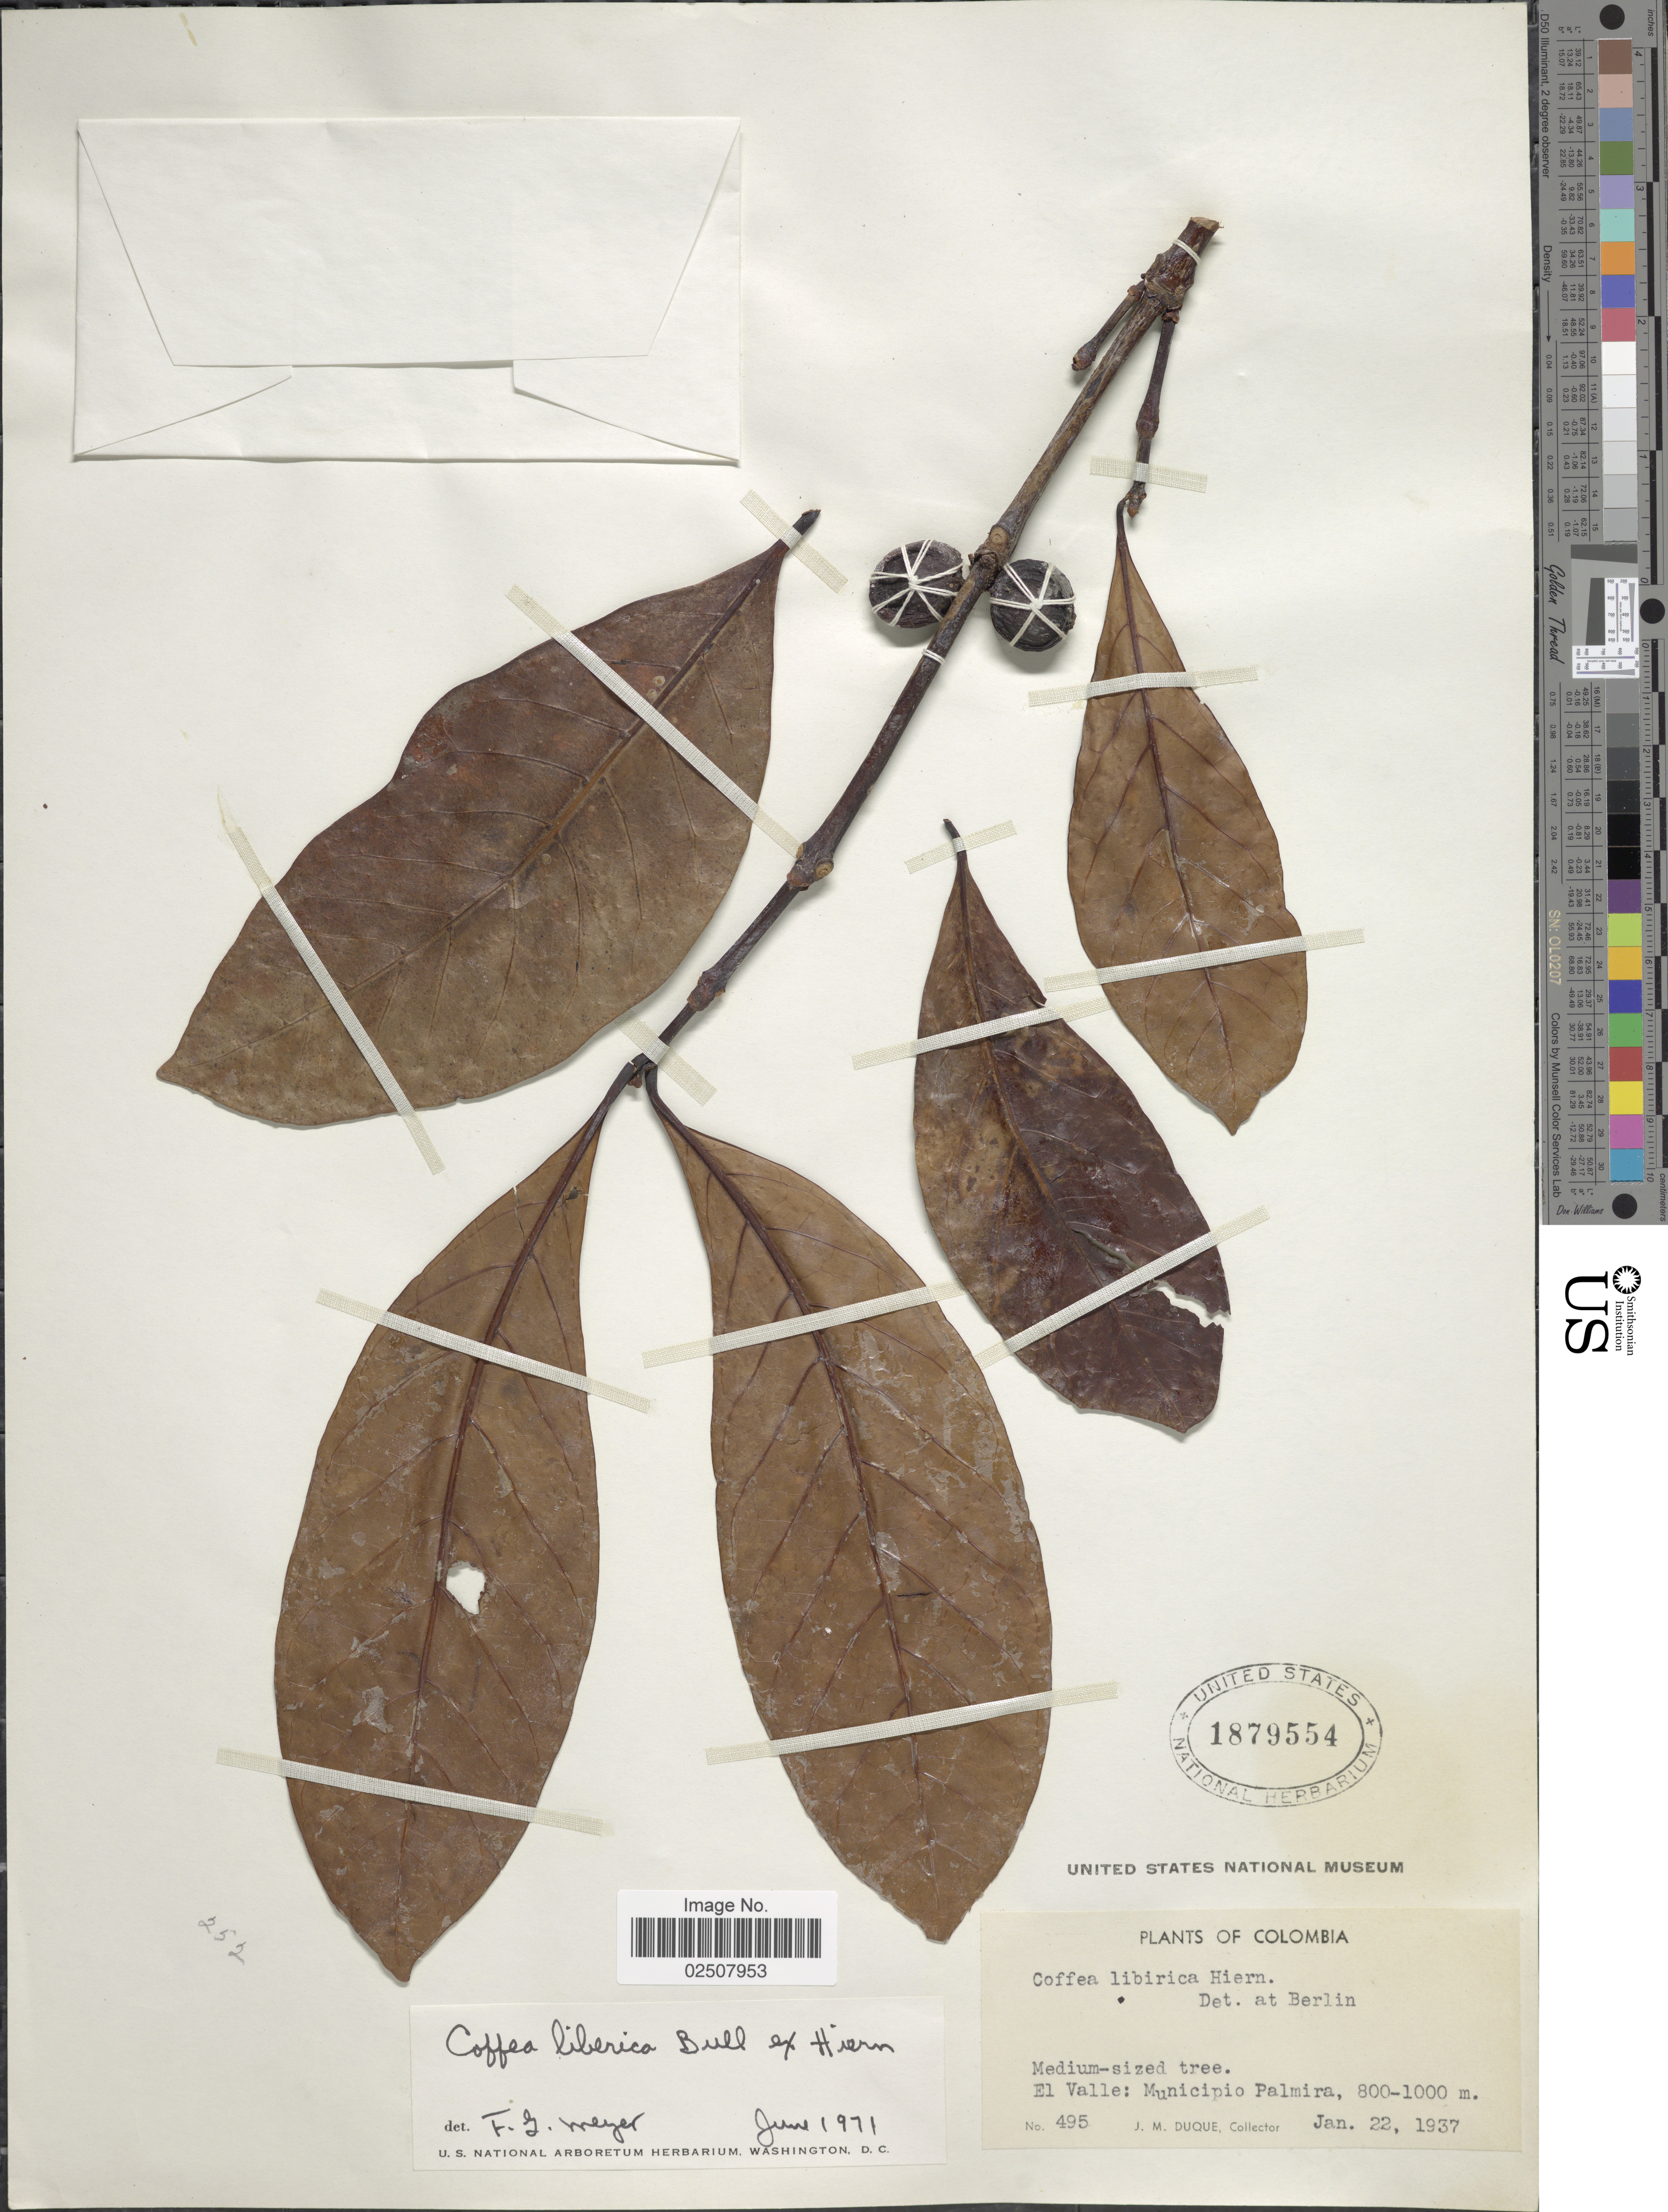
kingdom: Plantae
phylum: Tracheophyta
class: Magnoliopsida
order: Gentianales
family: Rubiaceae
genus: Coffea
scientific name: Coffea liberica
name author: Hiern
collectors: J. Duque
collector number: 495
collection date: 1937-01-22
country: Colombia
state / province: Valle del Cauca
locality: El Valle: Municipio Palmira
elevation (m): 800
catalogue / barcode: US 1879554